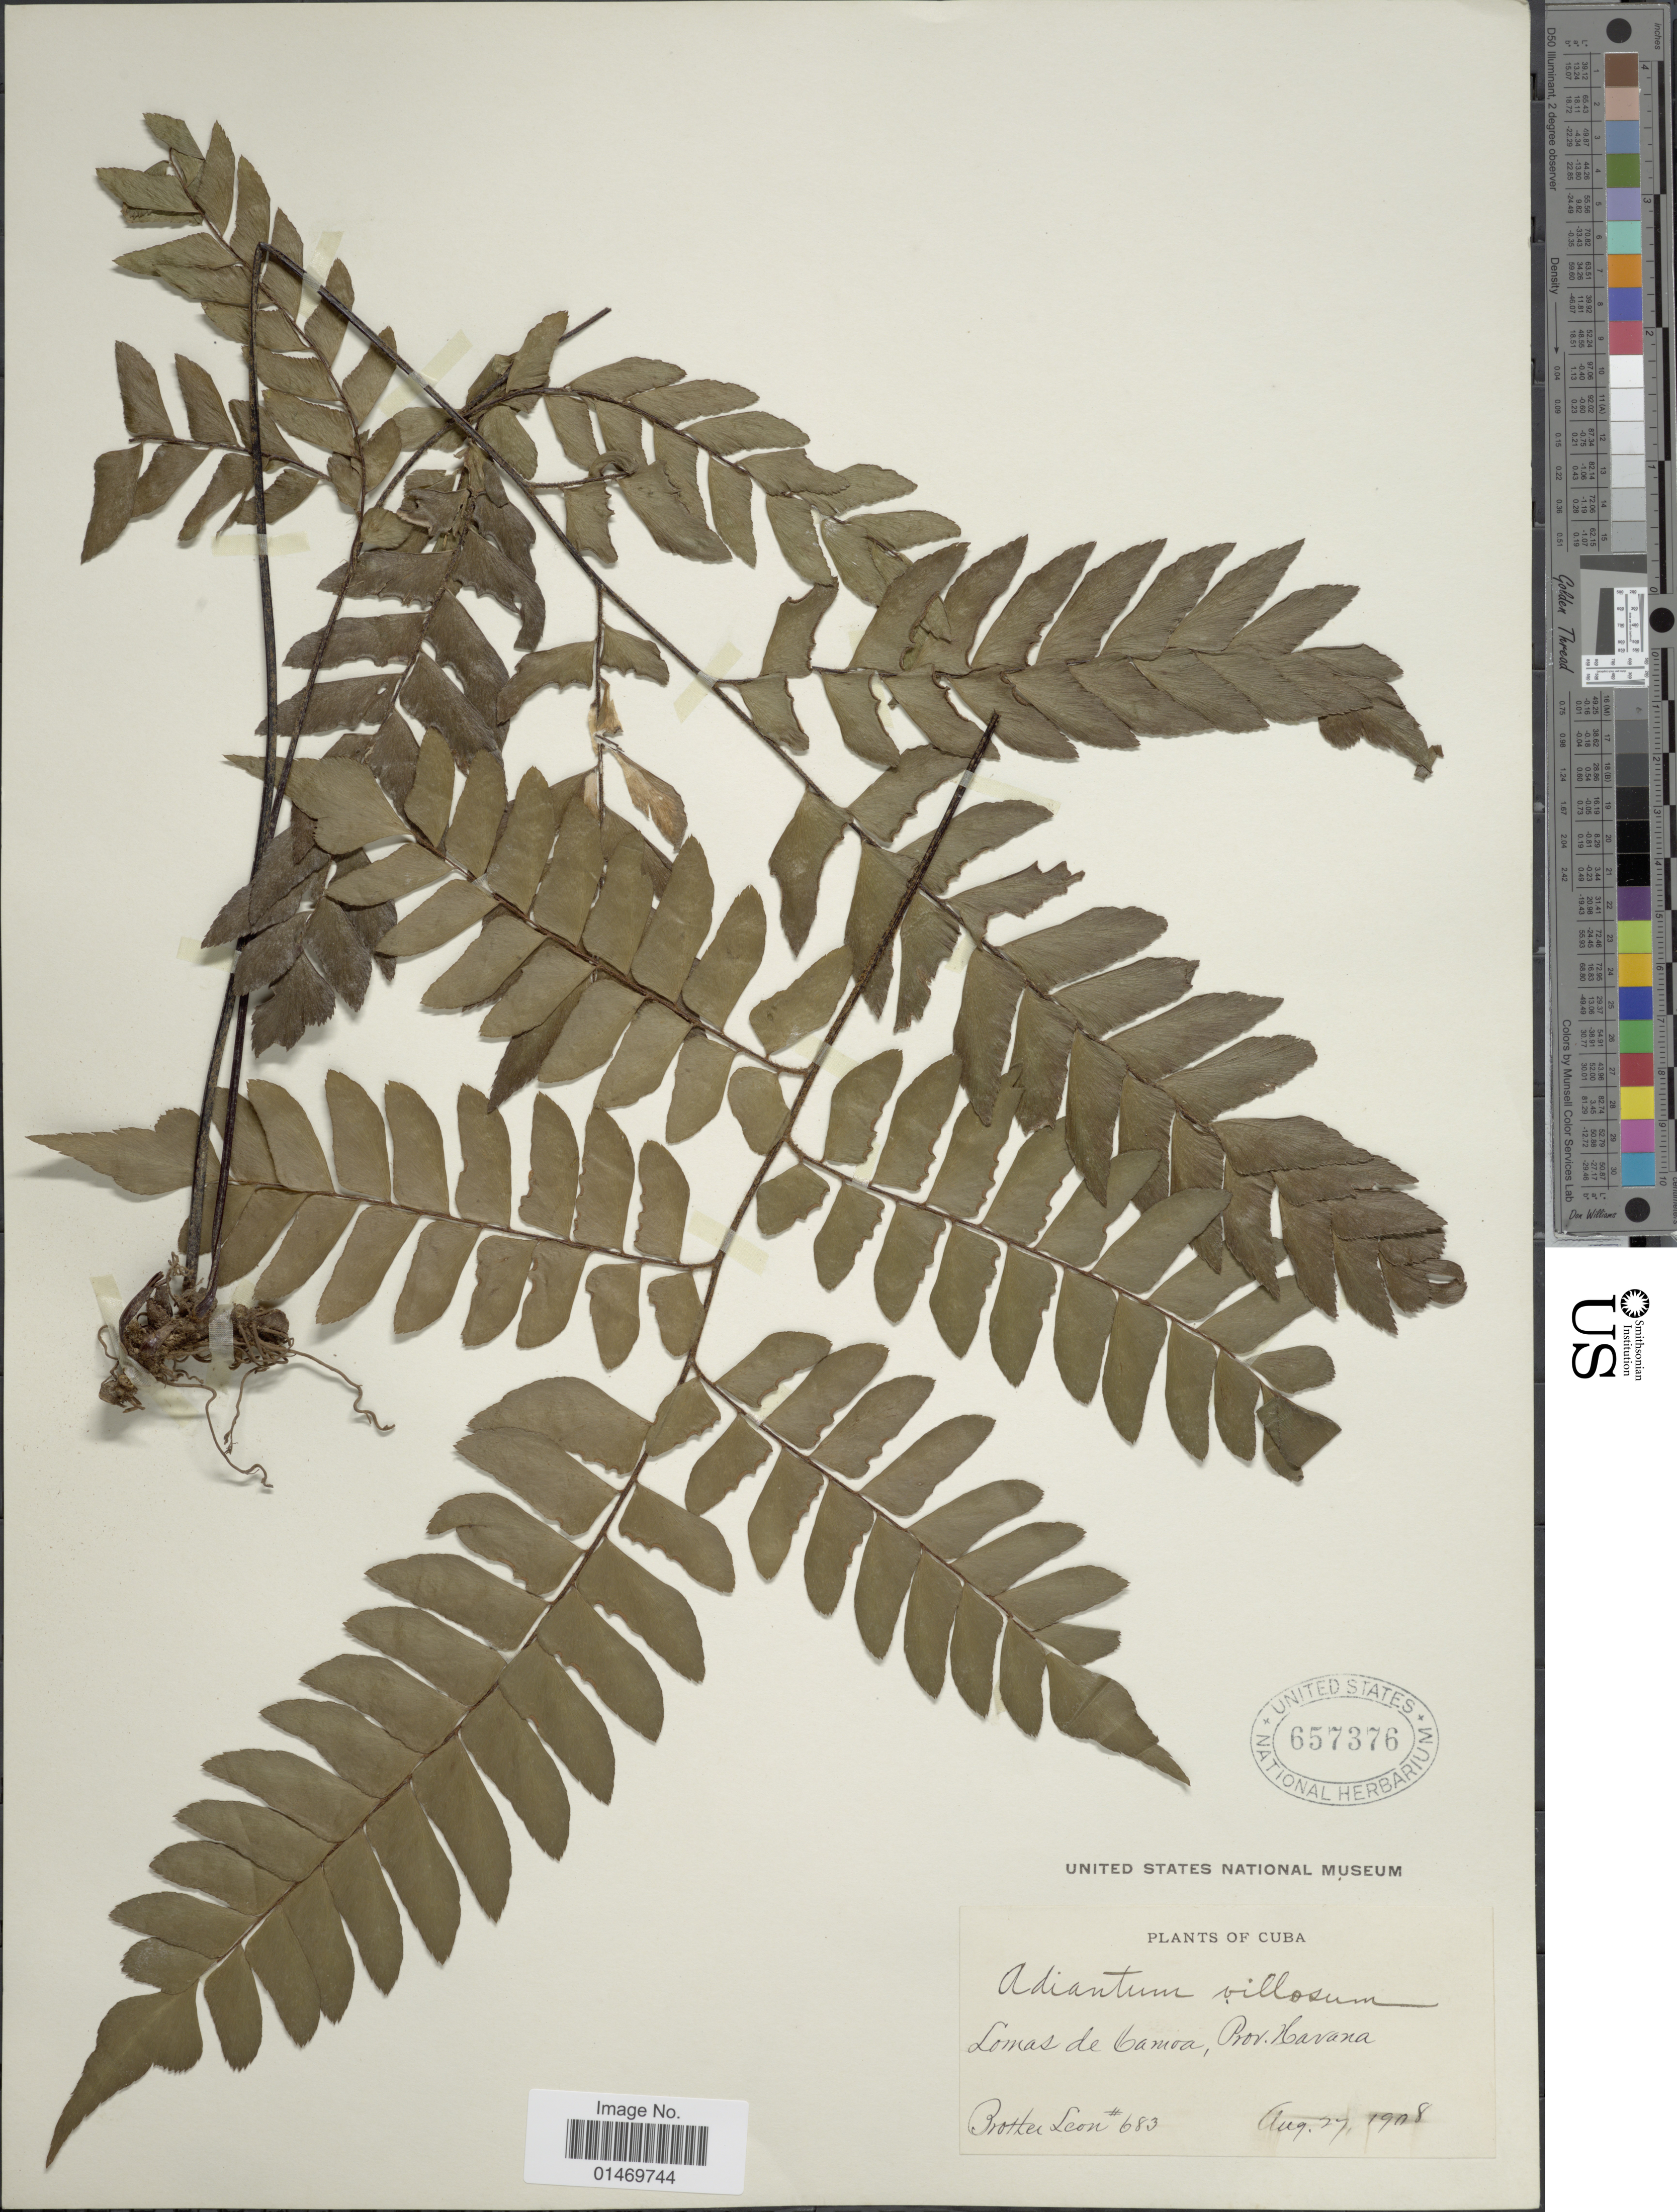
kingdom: Plantae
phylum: Tracheophyta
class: Polypodiopsida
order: Polypodiales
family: Pteridaceae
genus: Adiantum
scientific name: Adiantum villosum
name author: L.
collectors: Bro. León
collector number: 683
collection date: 1908-08-27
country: Cuba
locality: Cuba, Lomas de Camoa, Prov. Havana.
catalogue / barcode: US 657376